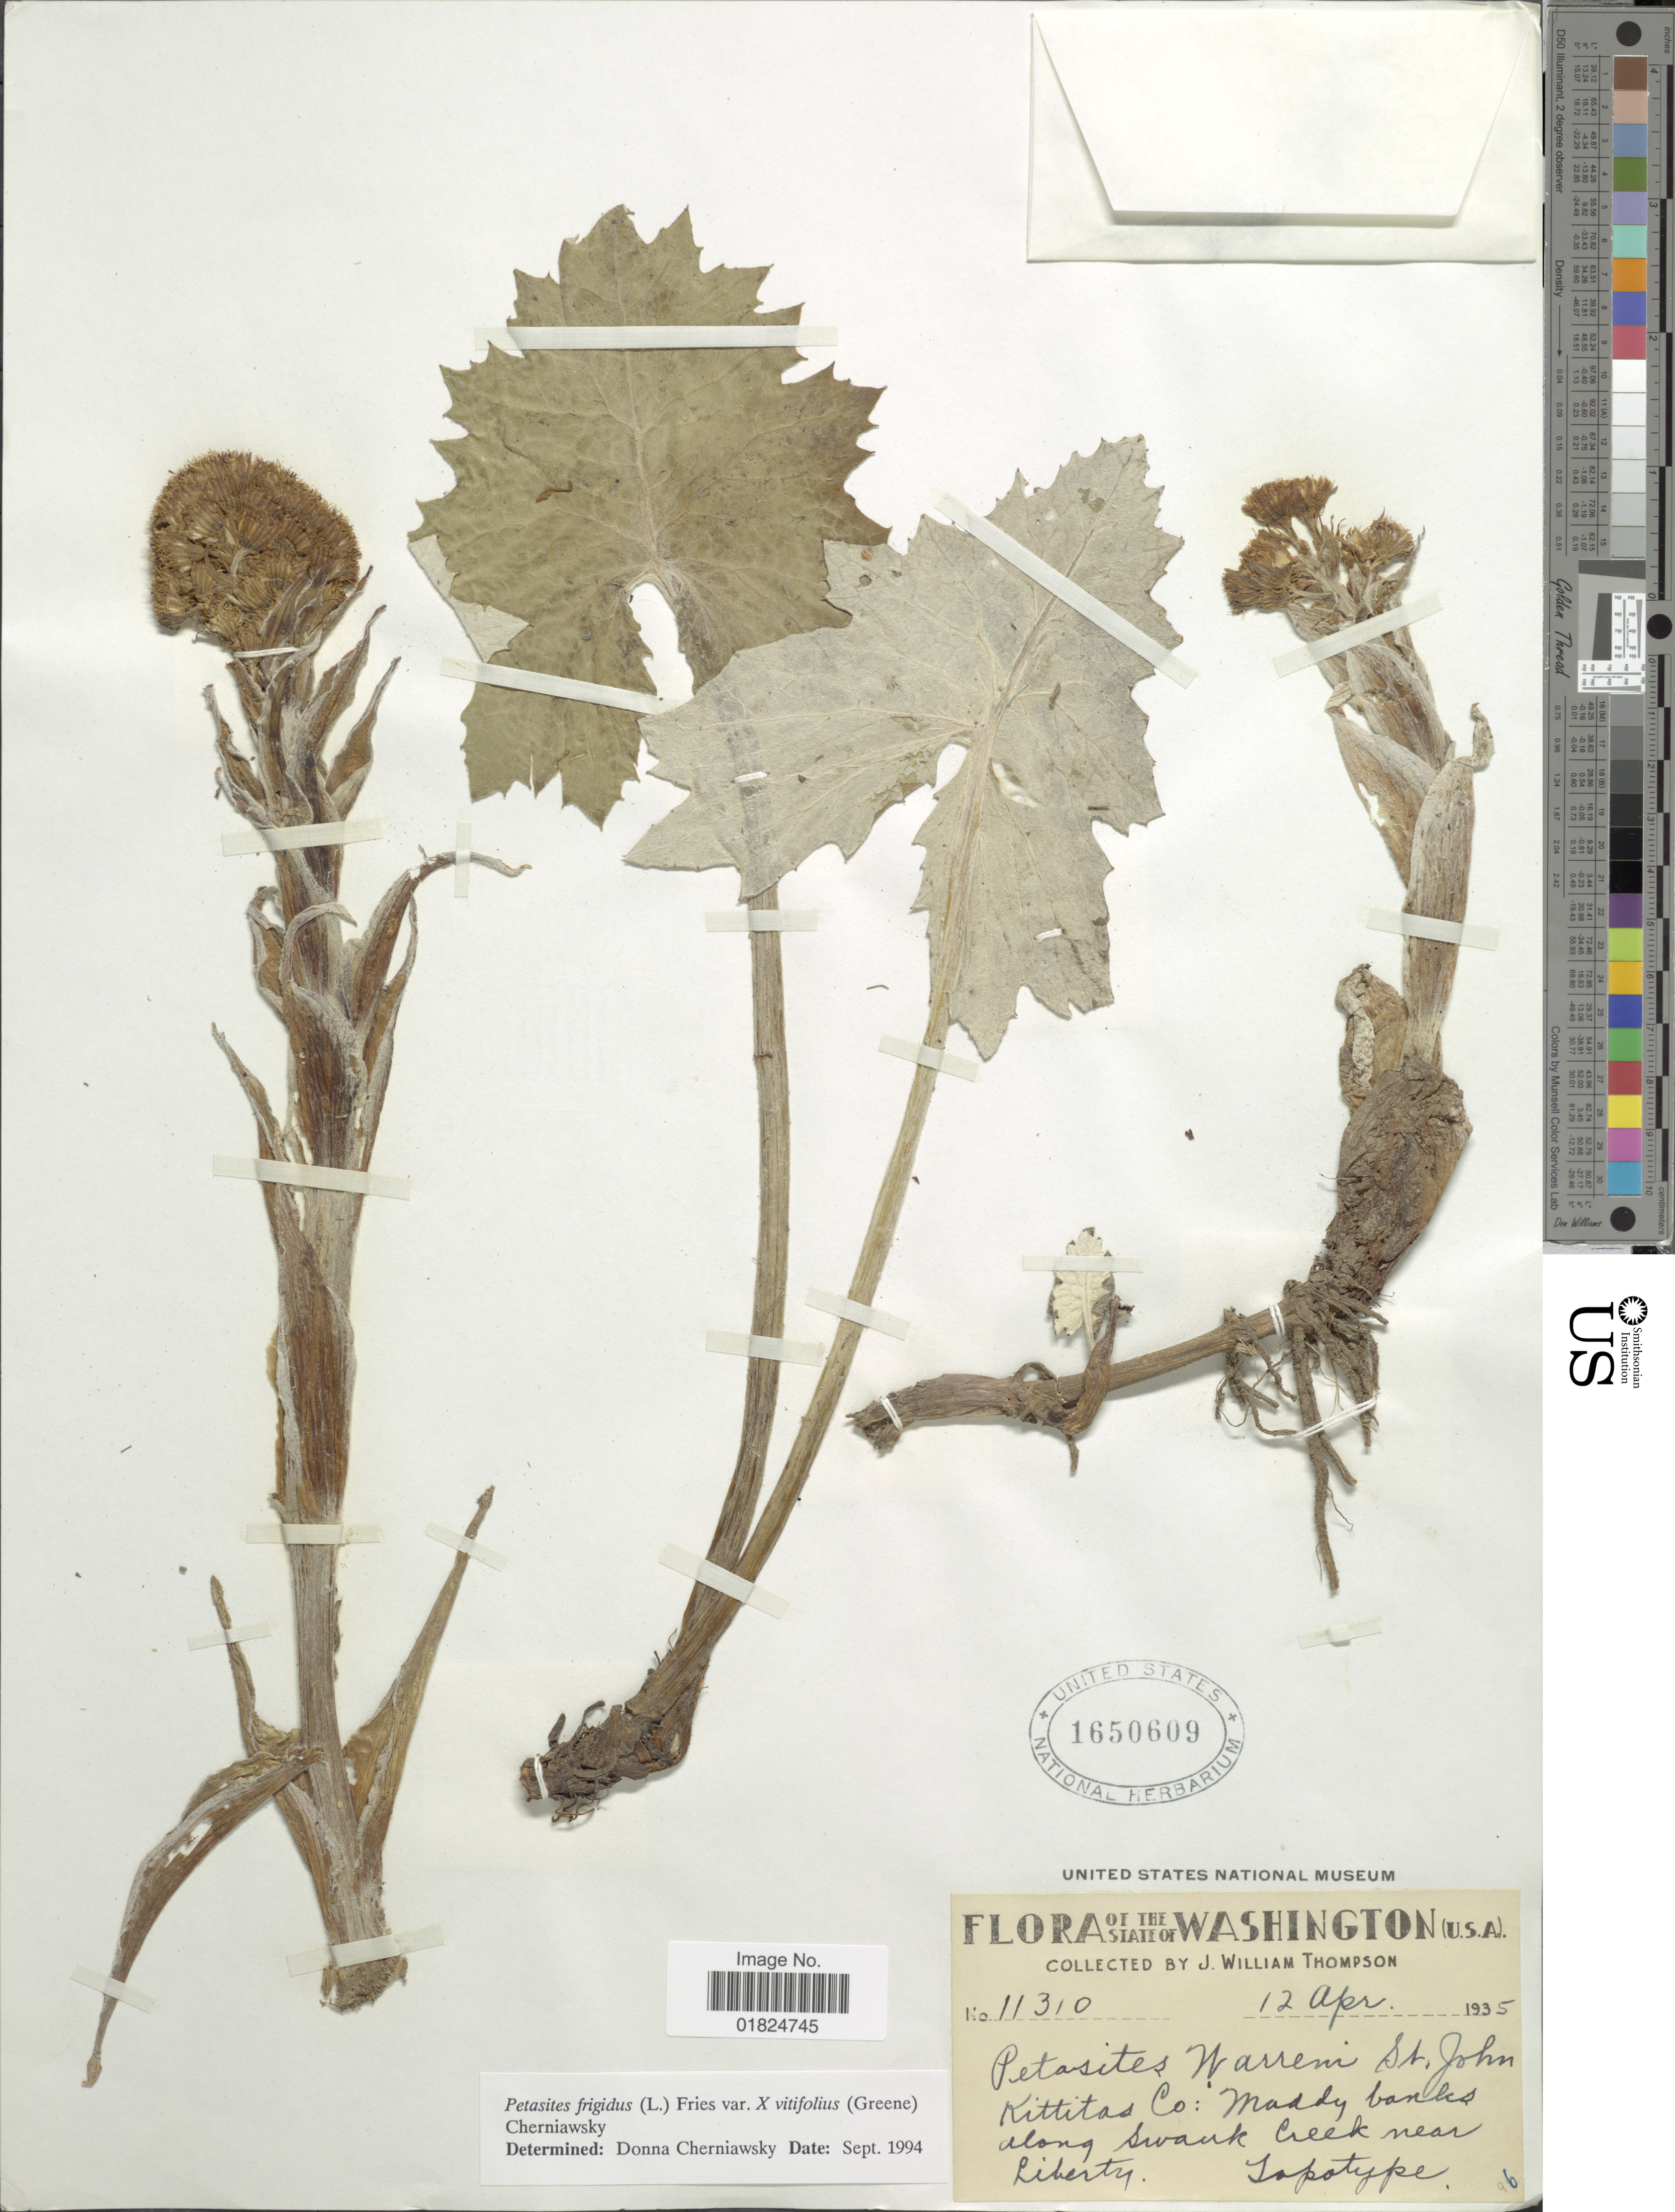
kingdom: Plantae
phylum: Tracheophyta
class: Magnoliopsida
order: Asterales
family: Asteraceae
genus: Petasites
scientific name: Petasites frigidus var. vitifolius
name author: (Greene) Cherniawsky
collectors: J. W. Thompson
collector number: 11310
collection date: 1935-04-12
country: United States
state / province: Washington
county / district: Kittitas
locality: State of Washington. Kittitas Co: Muddy banks along Swauk Creek near Liberty.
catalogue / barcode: US 1650609